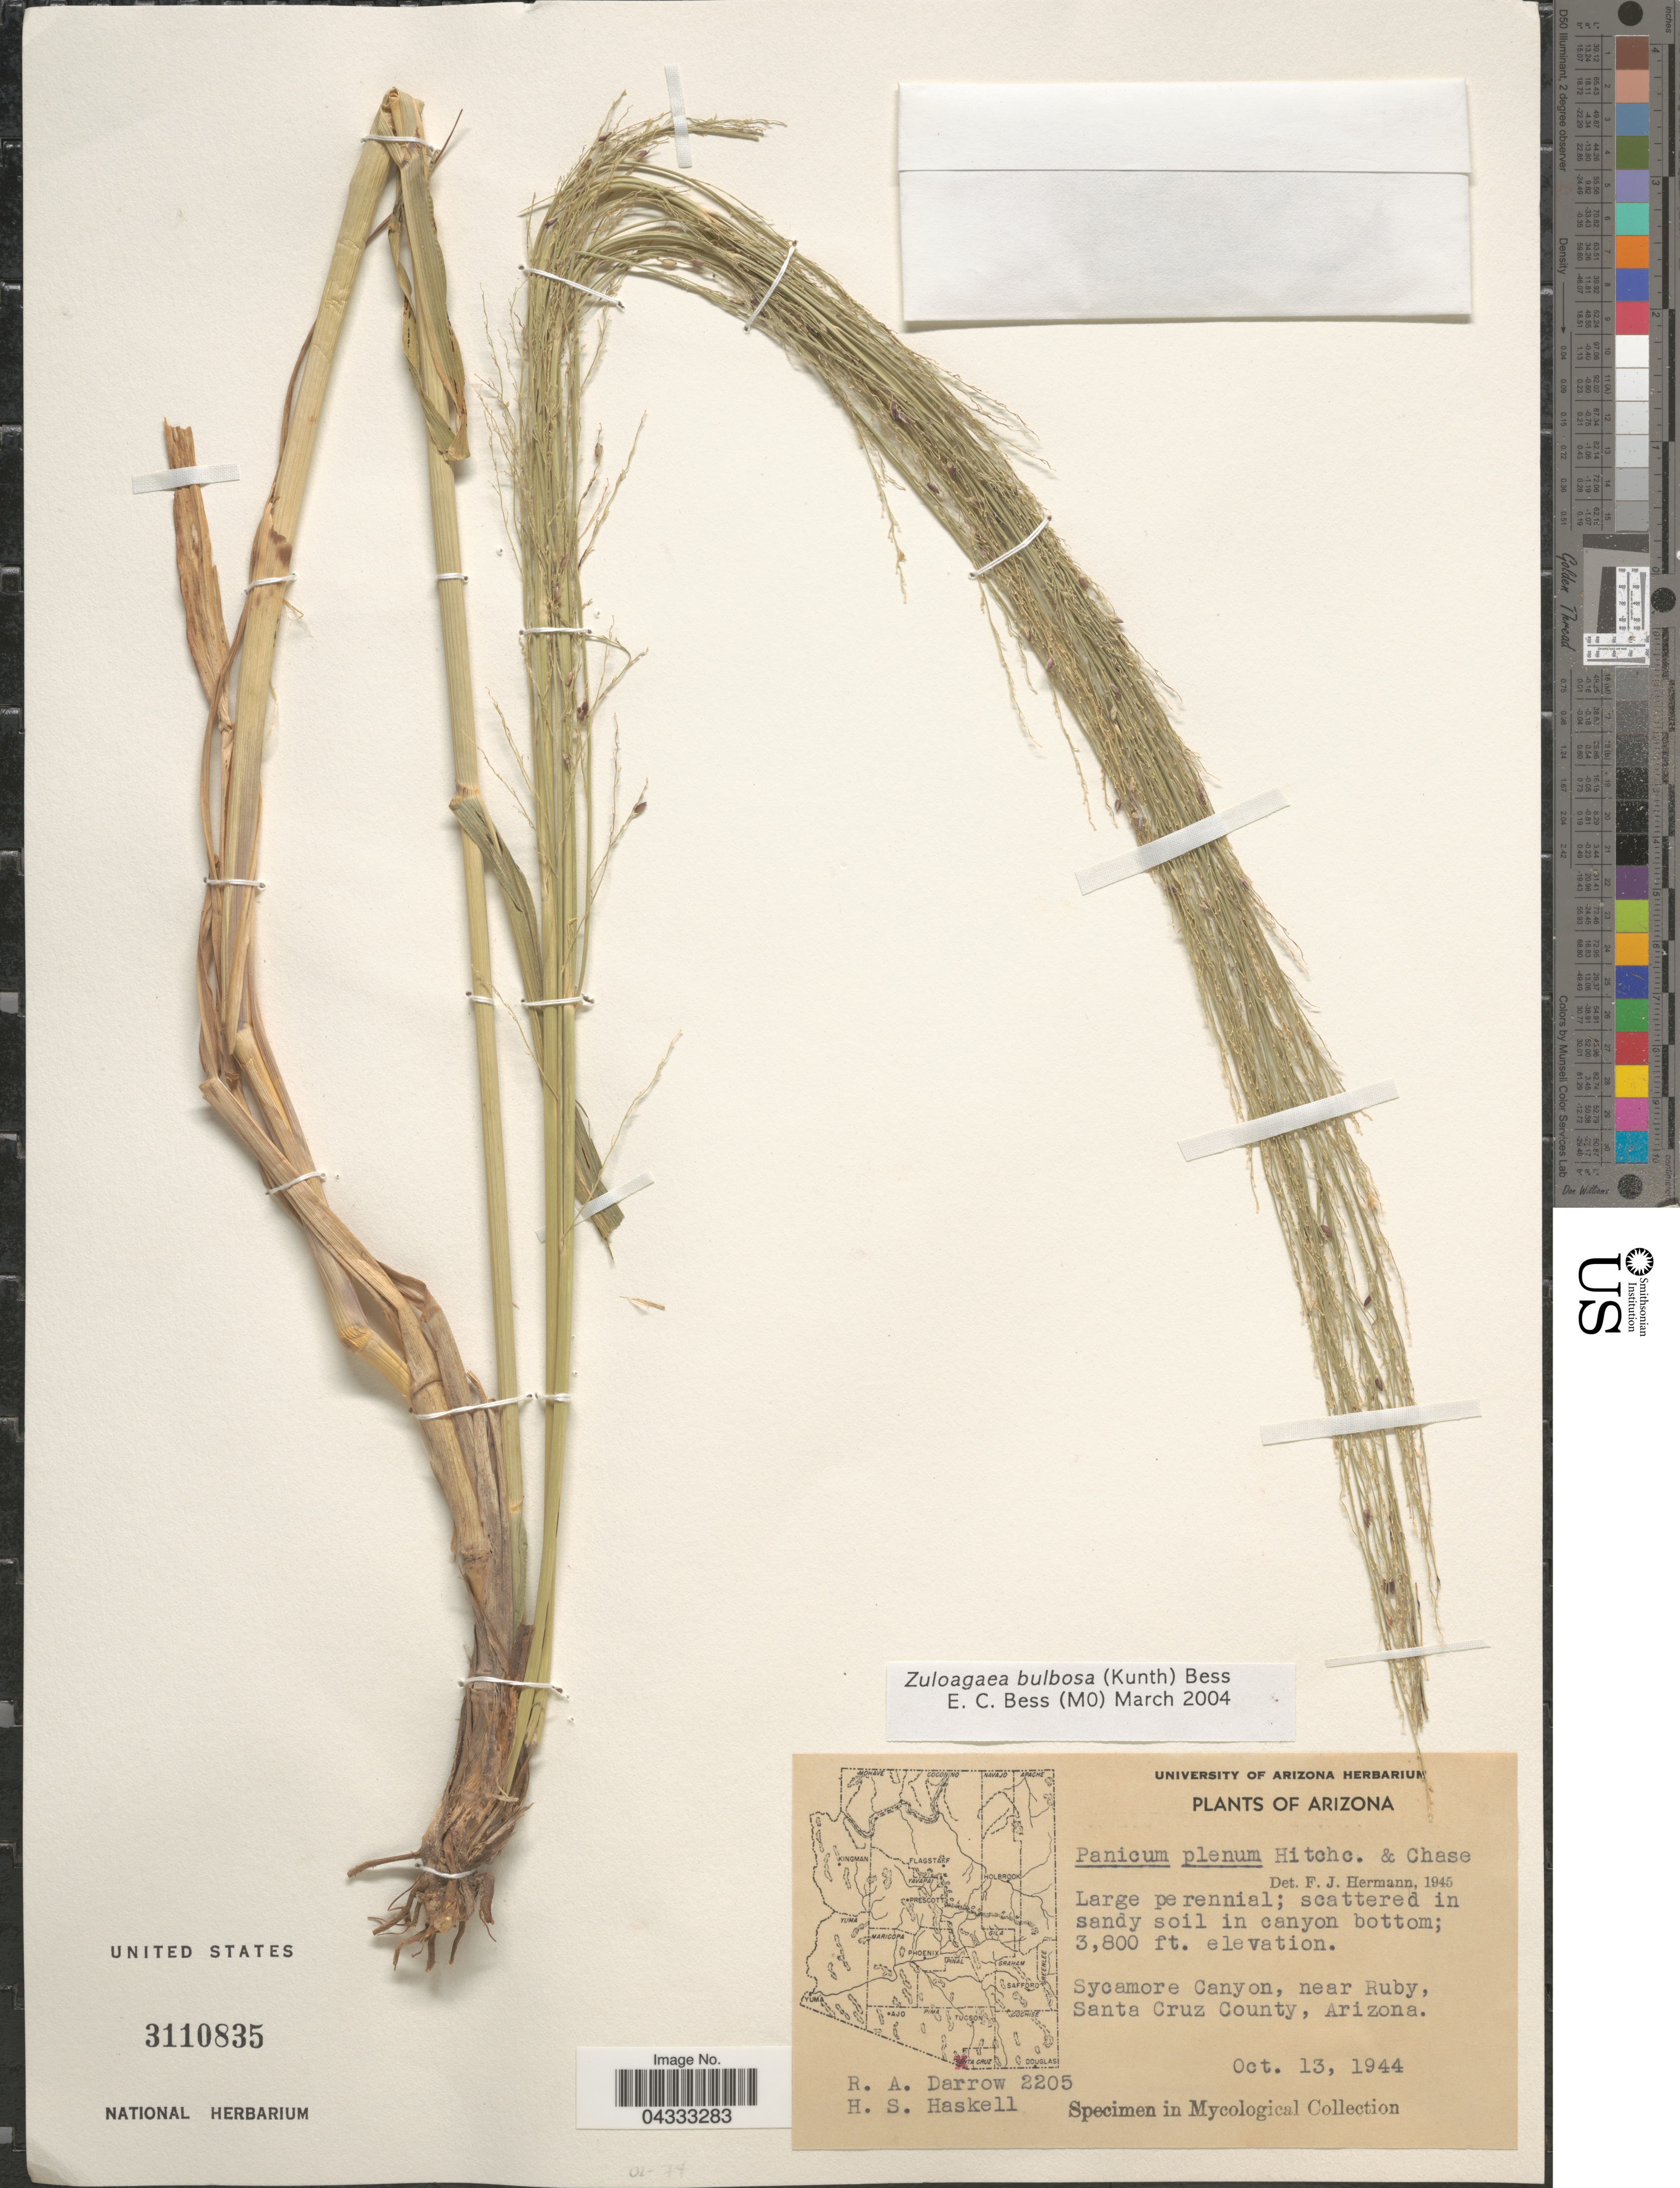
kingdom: Plantae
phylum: Tracheophyta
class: Liliopsida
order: Poales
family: Poaceae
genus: Zuloagaea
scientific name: Zuloagaea bulbosa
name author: (Kunth) E. Bess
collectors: R. A. Darrow & H. Haskell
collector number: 2205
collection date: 1944-10-13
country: United States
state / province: Arizona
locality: Scattered in sandy soil in canyon bottom. Sycamore Canyon, near Ruby, Santa Cruz County.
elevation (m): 1158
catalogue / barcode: US 3110835